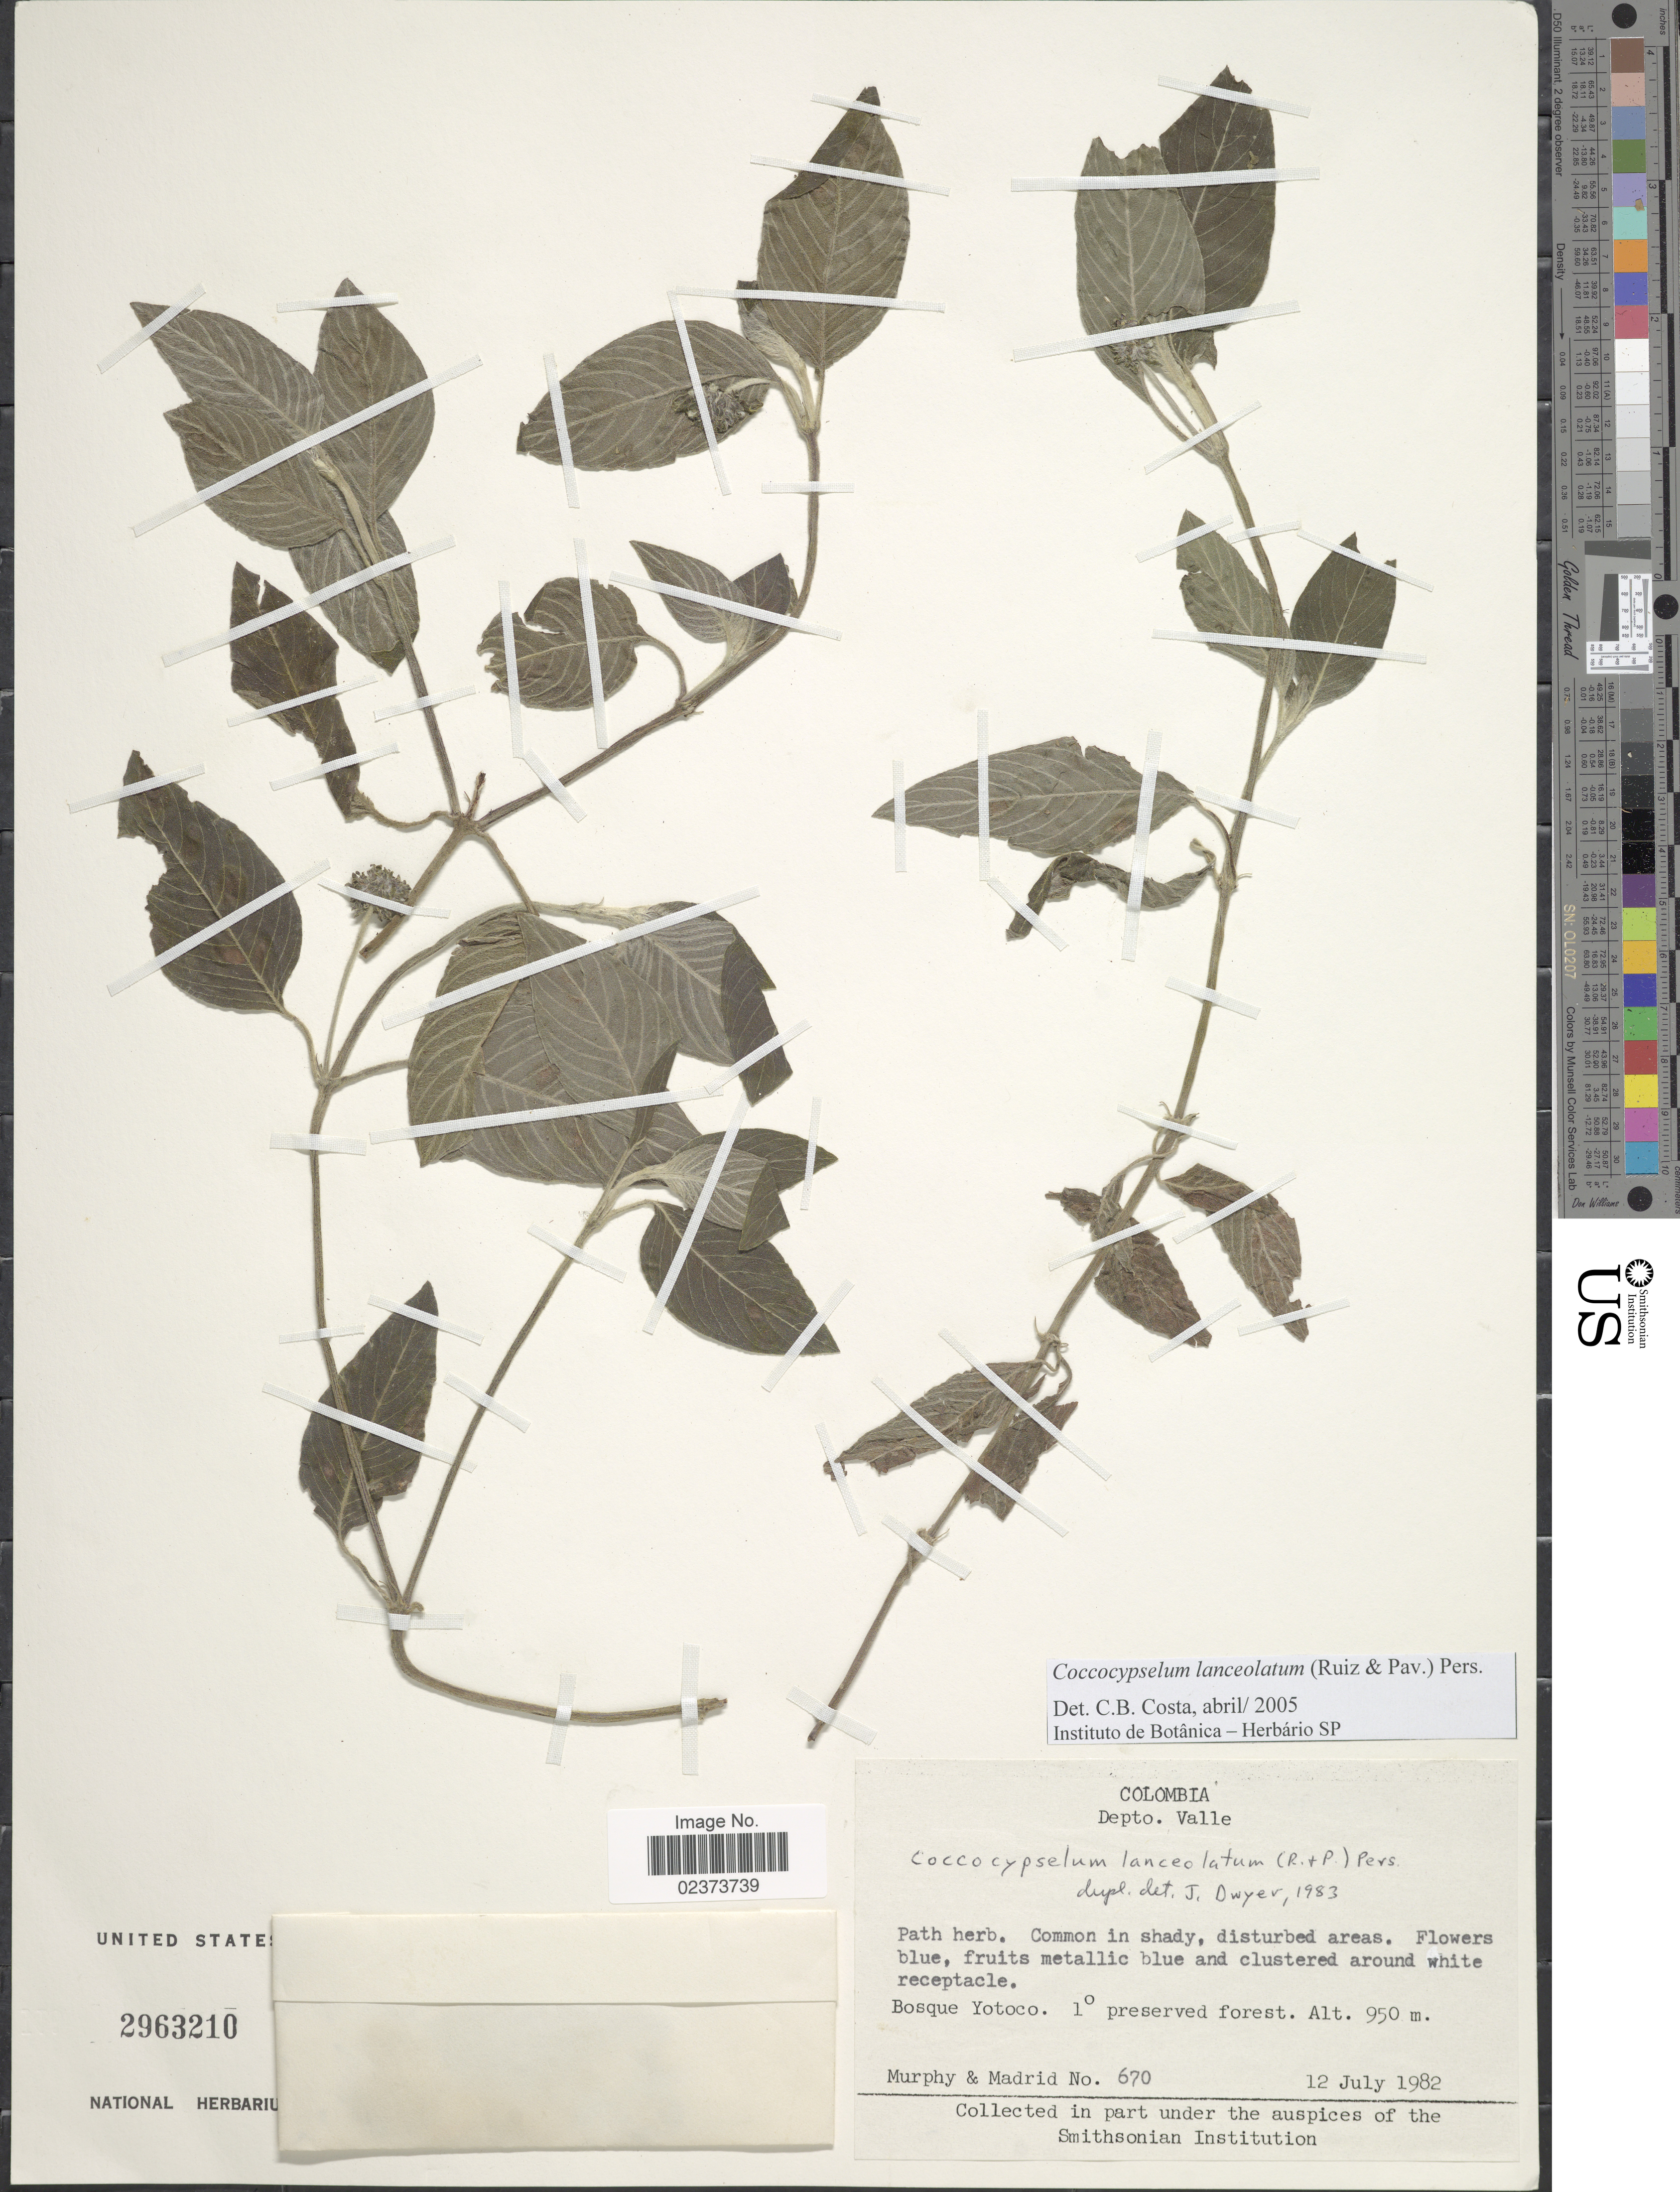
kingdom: Plantae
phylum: Tracheophyta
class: Magnoliopsida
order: Gentianales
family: Rubiaceae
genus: Coccocypselum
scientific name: Coccocypselum lanceolatum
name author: (Ruiz & Pav.) Pers.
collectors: -. Murphy & -. Madrid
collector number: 670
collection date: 1982-07-12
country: Colombia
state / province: Valle del Cauca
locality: Depto. Valle, Bosque Yotoco. 1° preserved forest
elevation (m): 950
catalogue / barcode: US 2963210